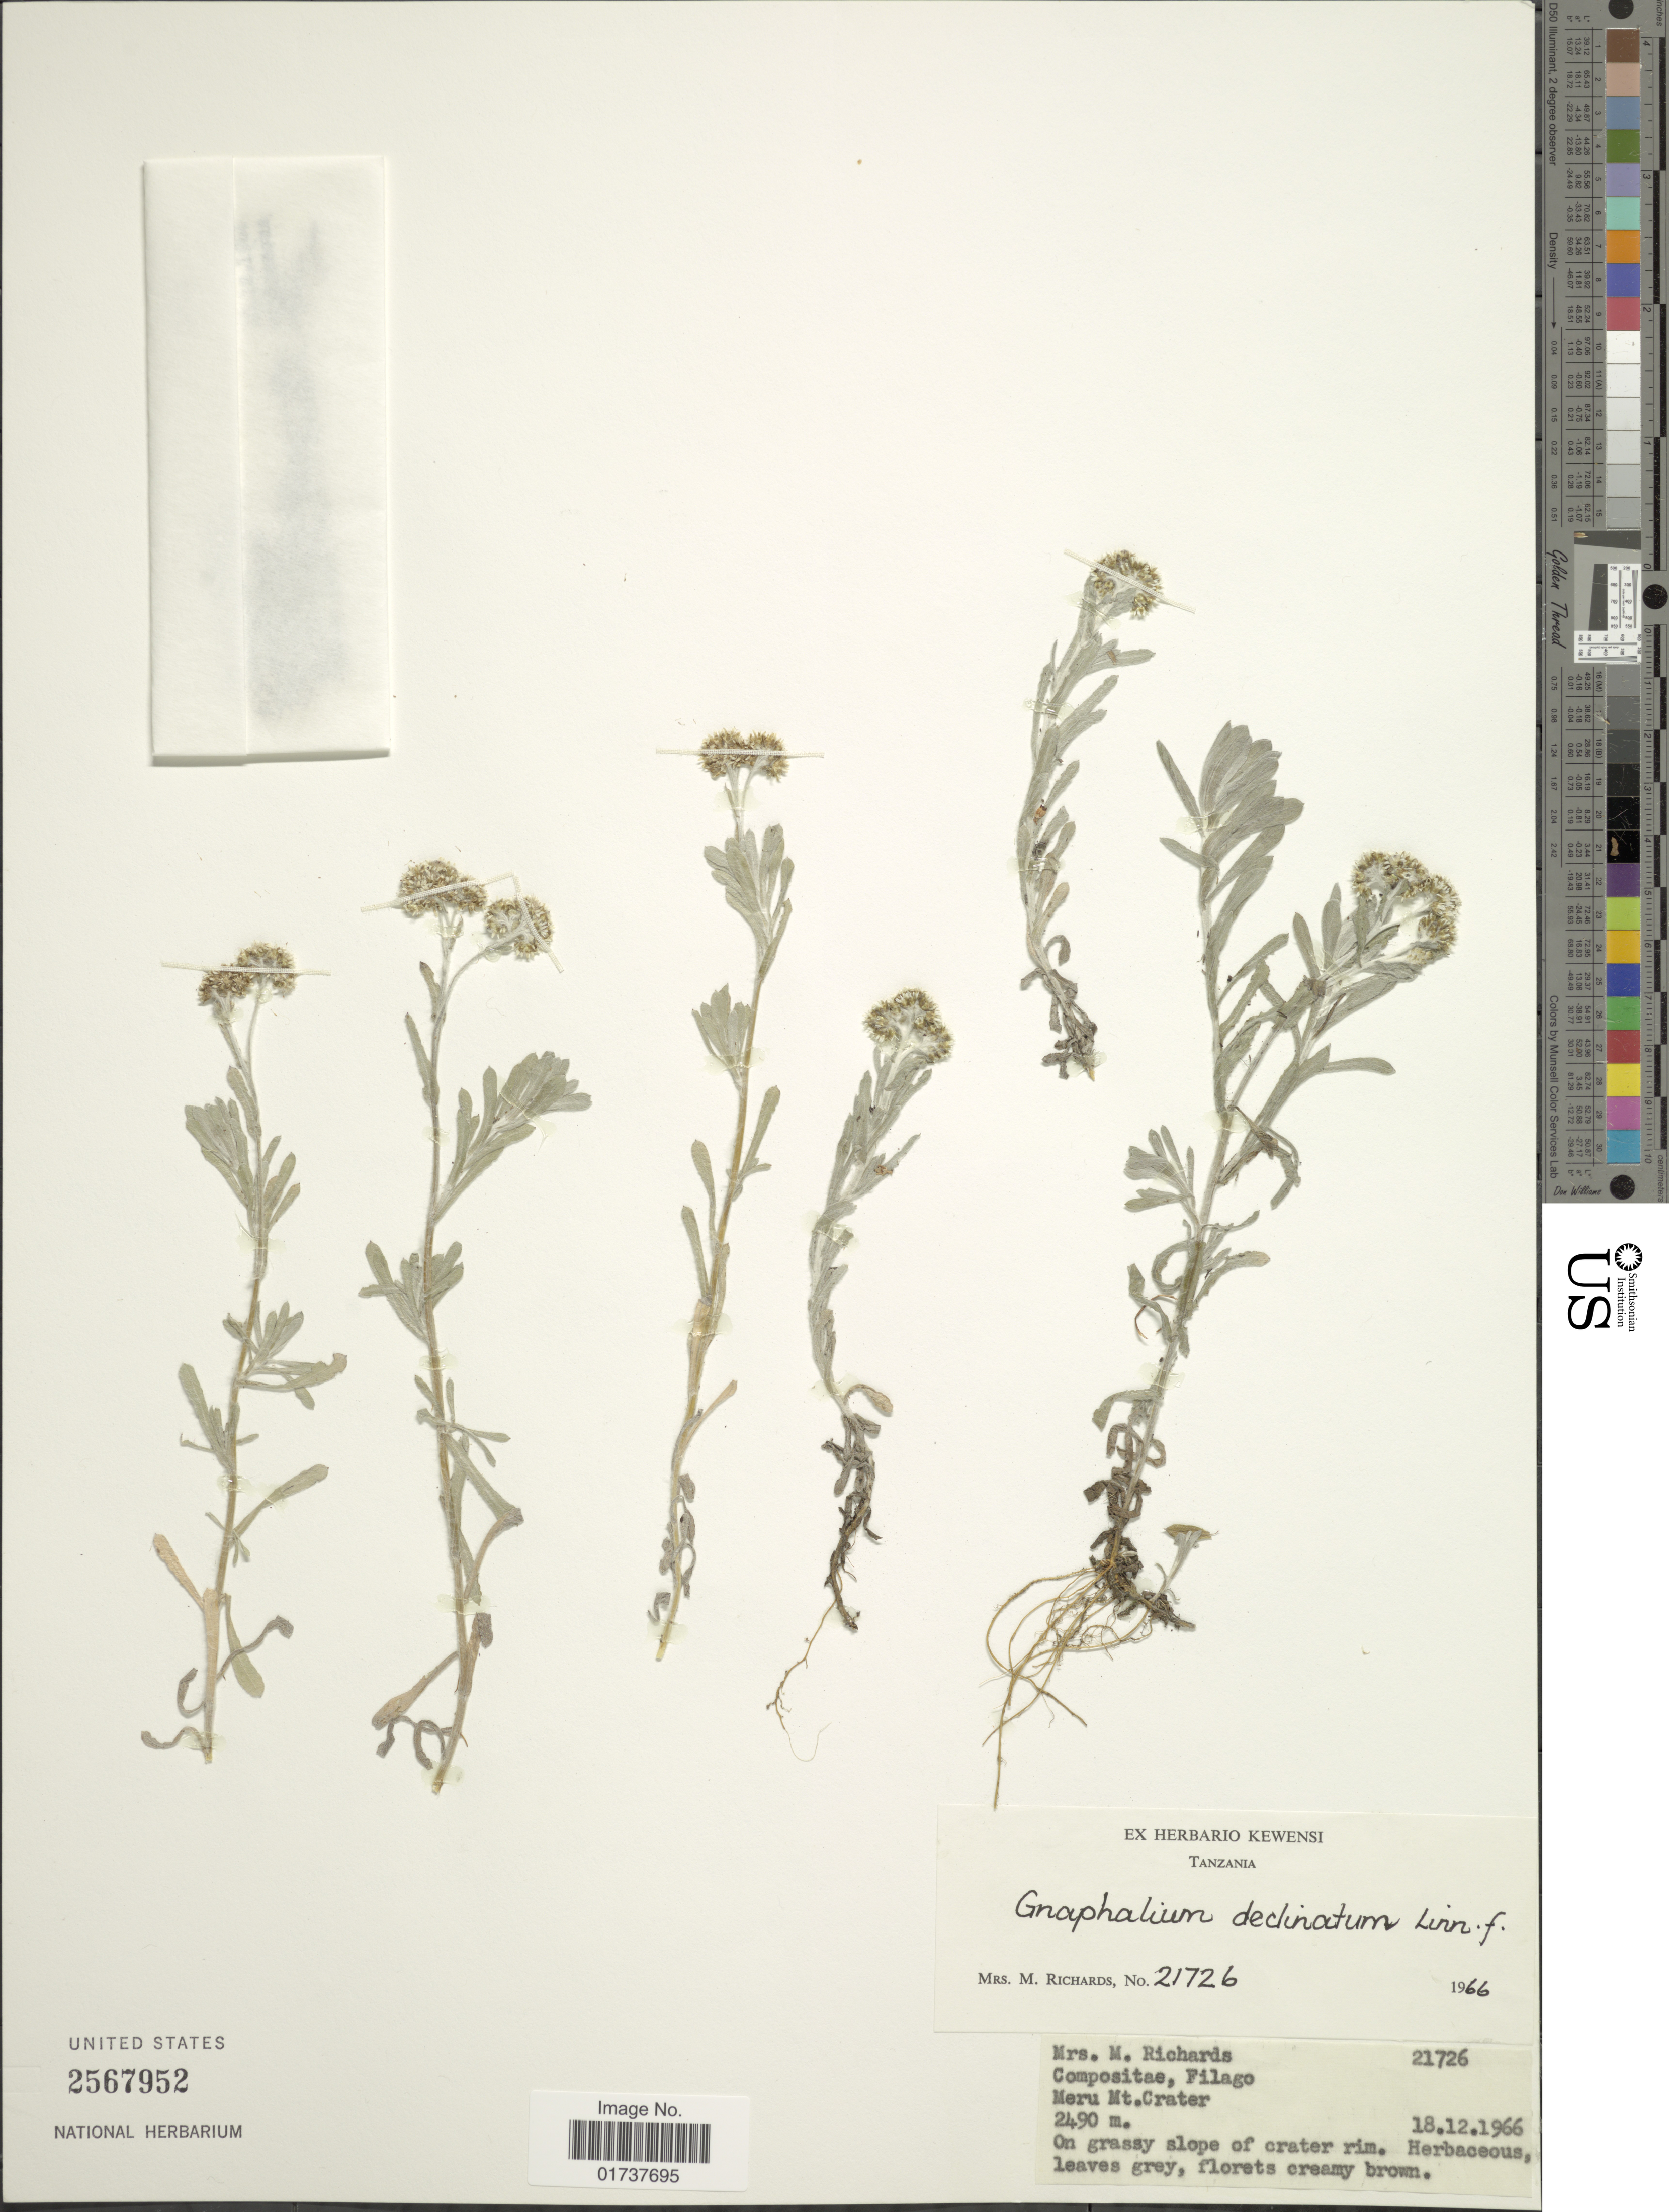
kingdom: Plantae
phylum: Tracheophyta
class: Magnoliopsida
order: Asterales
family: Asteraceae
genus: Gnaphalium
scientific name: Gnaphalium declinatum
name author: L. f.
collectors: M. Richards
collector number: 21726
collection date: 1966-12-18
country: Tanzania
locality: Meru Mt. Crater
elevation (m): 2490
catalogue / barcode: US 2567952